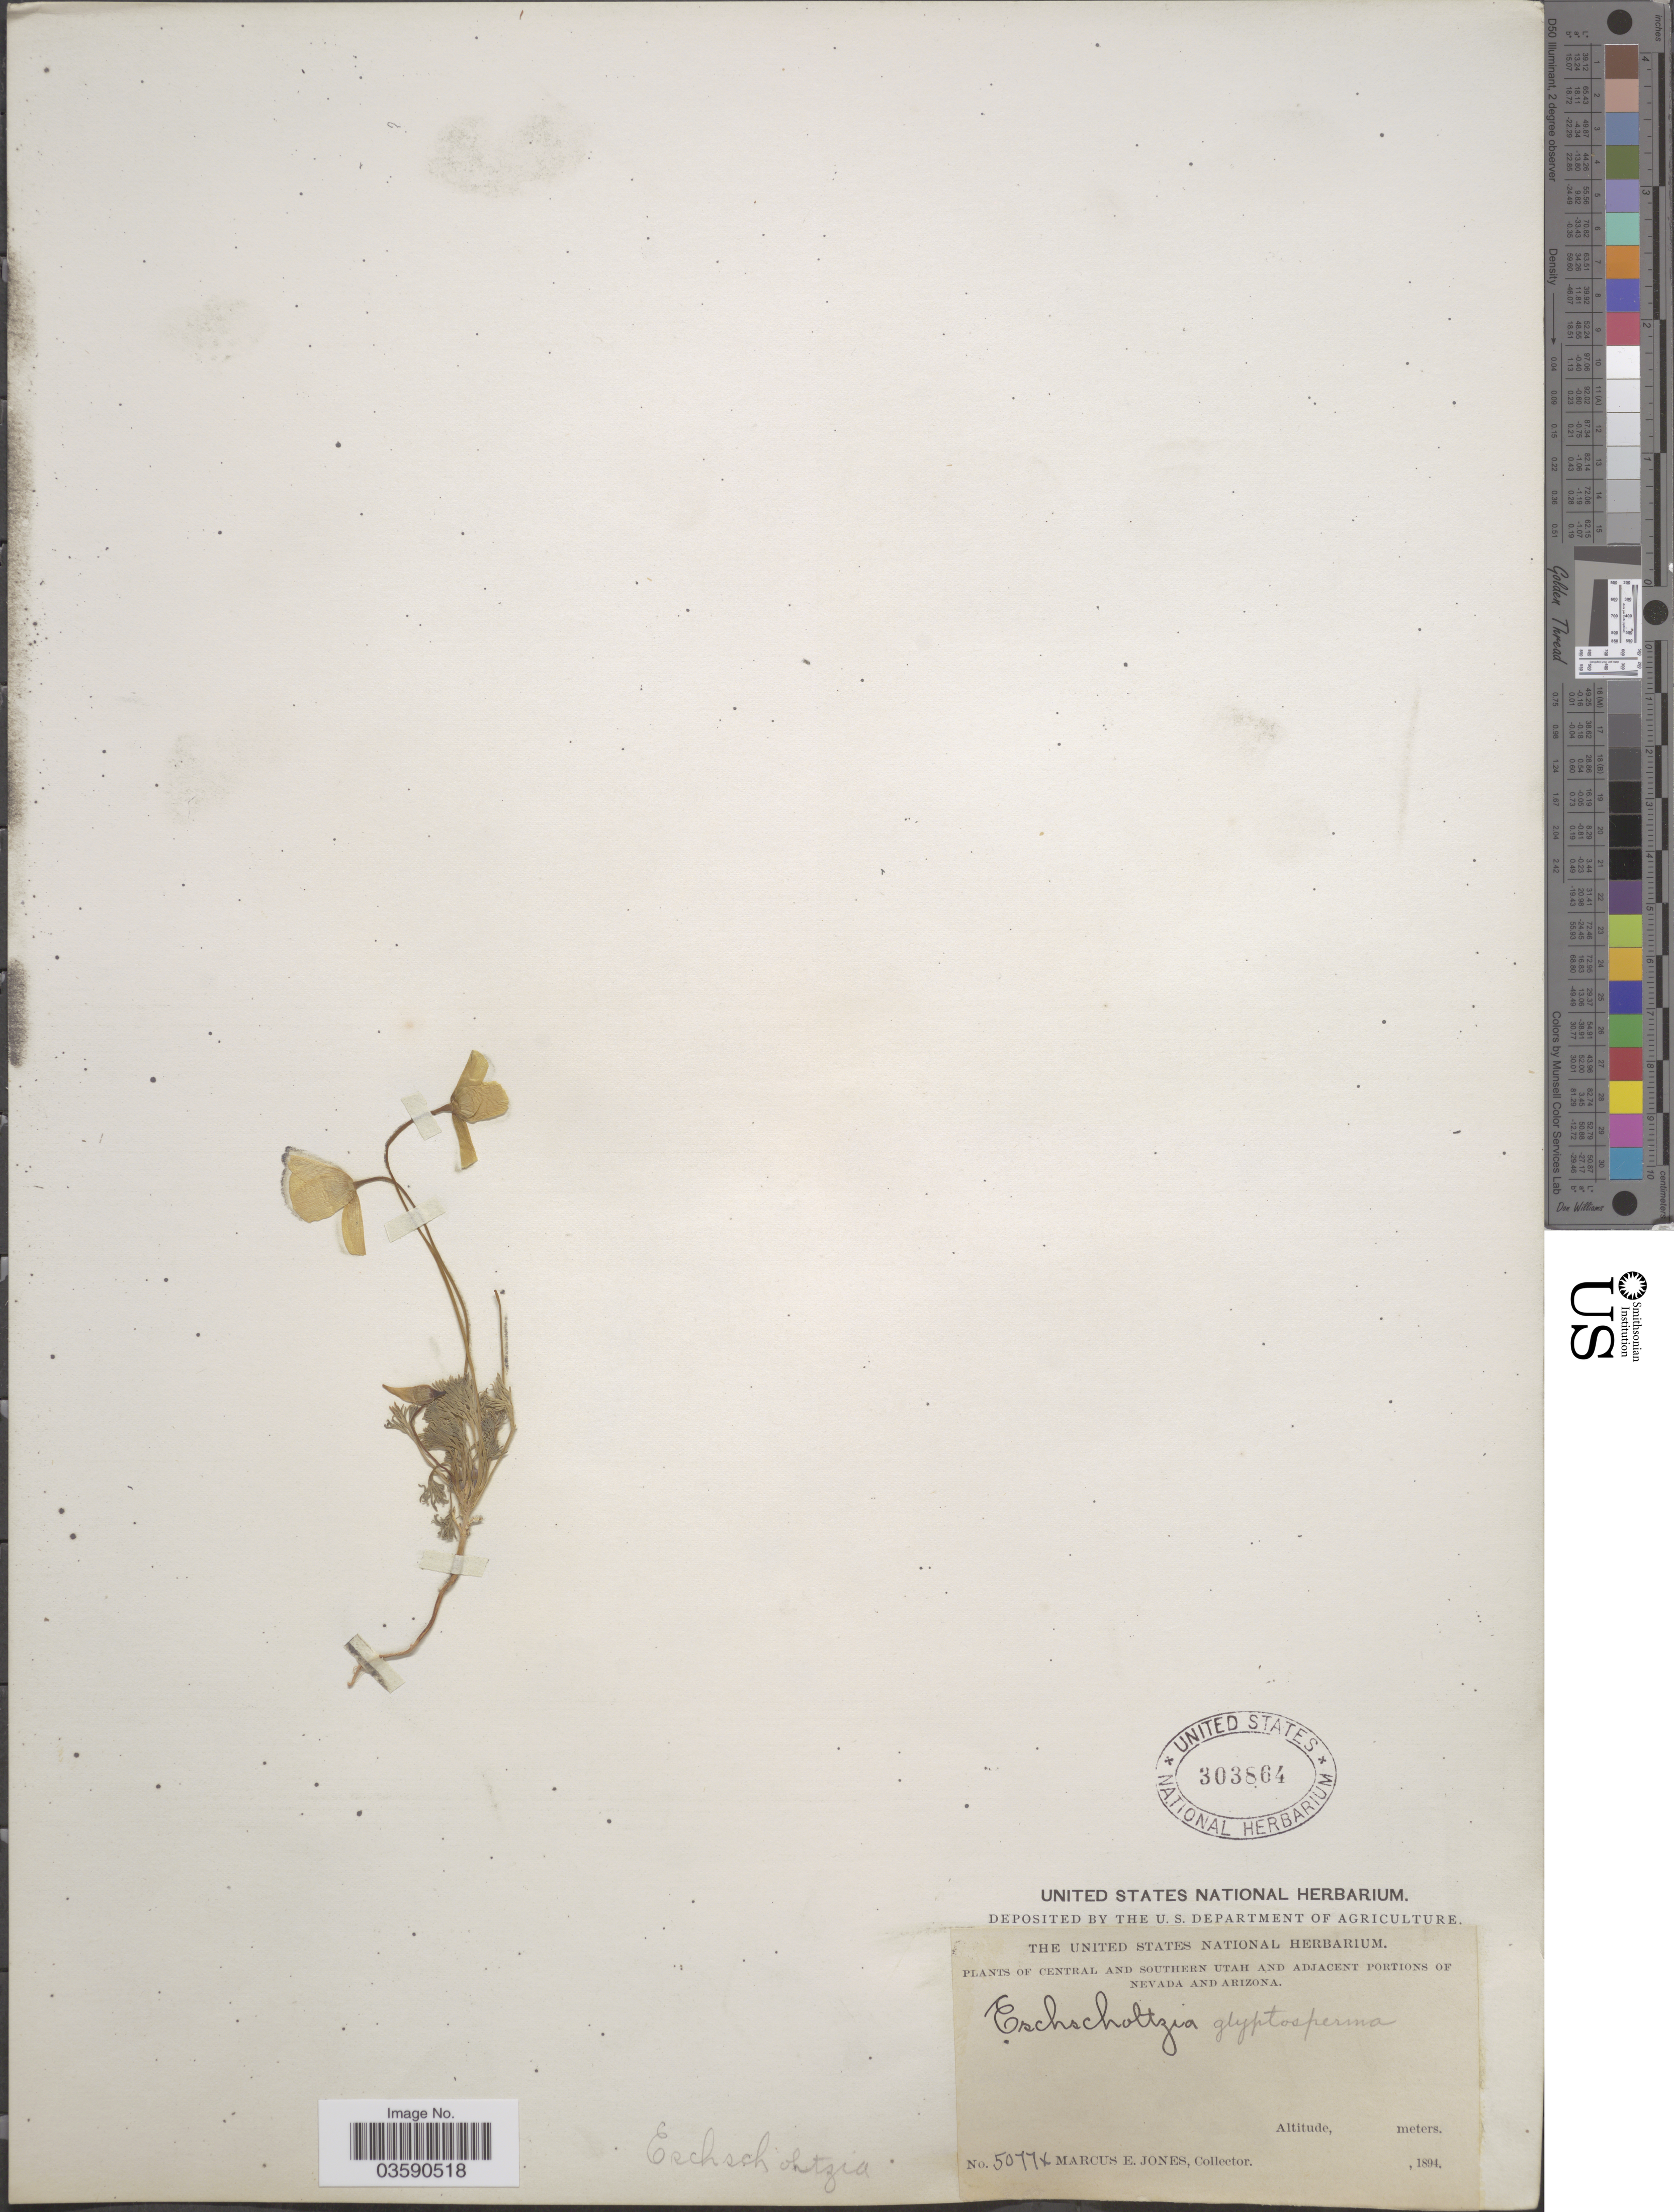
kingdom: Plantae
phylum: Tracheophyta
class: Magnoliopsida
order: Ranunculales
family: Papaveraceae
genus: Eschscholzia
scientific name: Eschscholzia glyptosperma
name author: Greene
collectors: M. E. Jones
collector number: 50774*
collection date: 1894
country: United States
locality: Central and Southern Utah and adjacent portions of Nevada and Arizona.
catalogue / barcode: US 303864